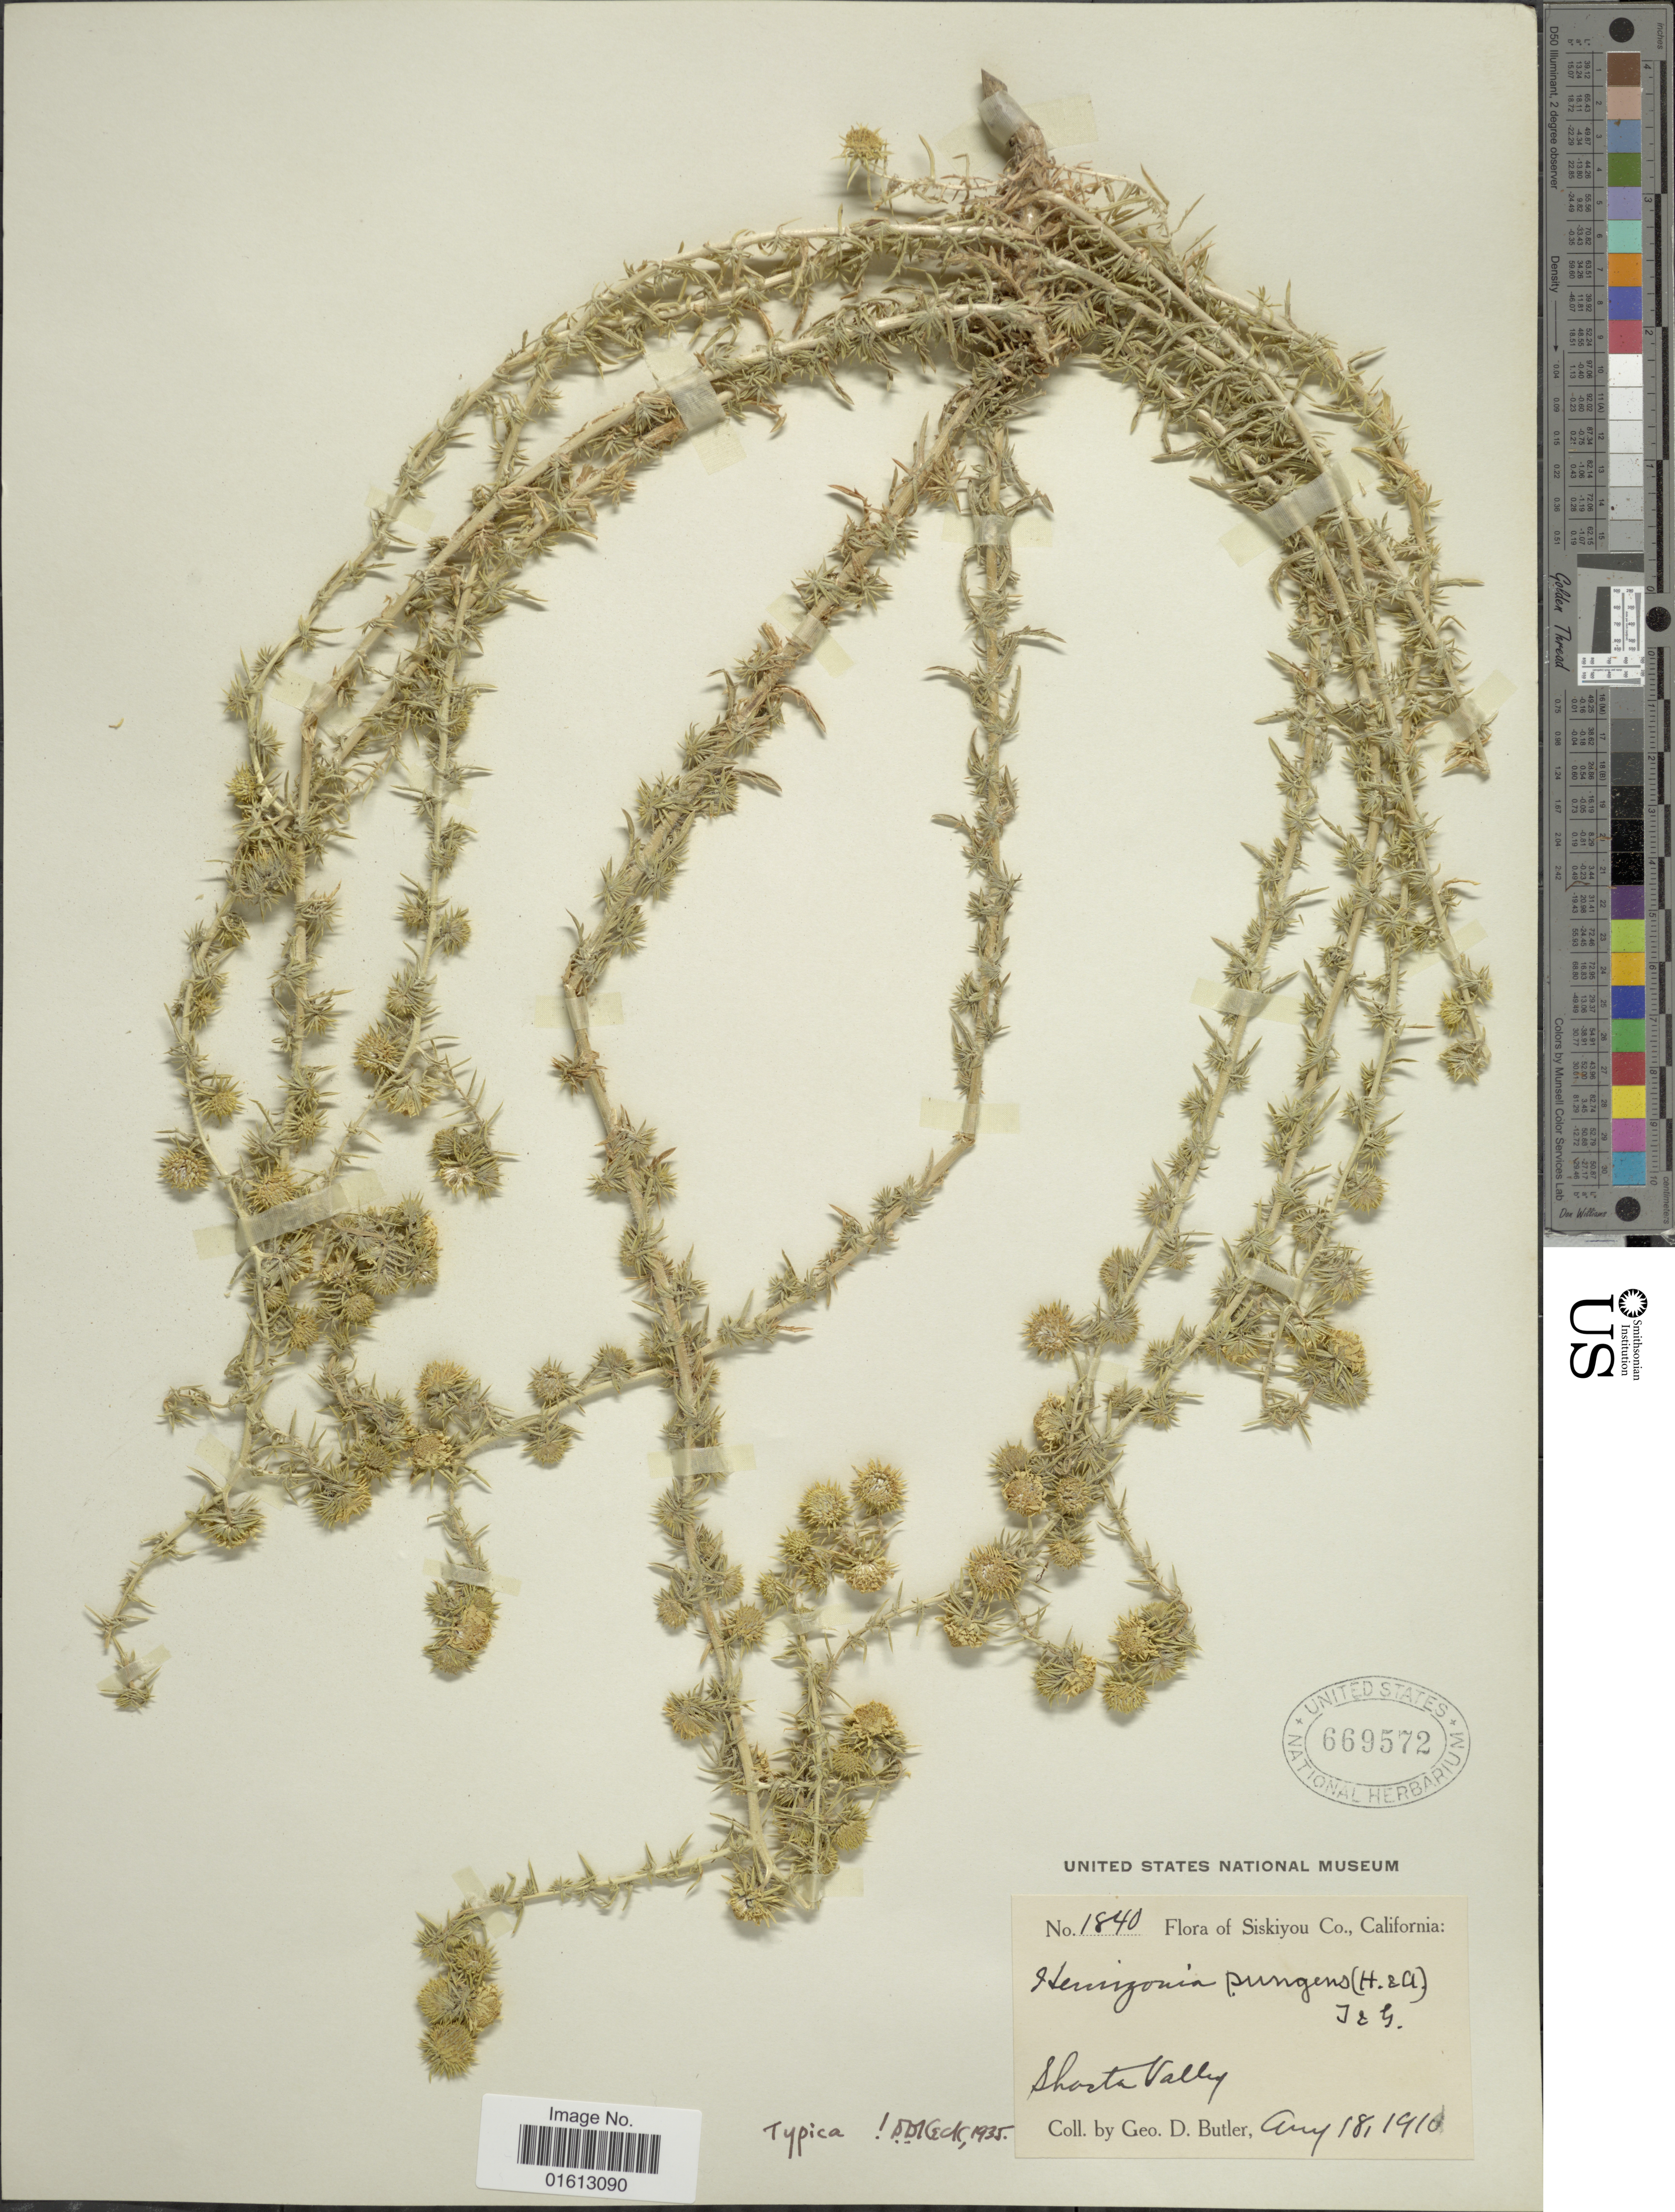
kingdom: Plantae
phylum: Tracheophyta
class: Magnoliopsida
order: Asterales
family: Asteraceae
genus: Centromadia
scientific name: Centromadia pungens subsp. pungens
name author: Hook. & Arn.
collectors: G. D. Butler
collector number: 1840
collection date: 1916-08-18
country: United States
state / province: California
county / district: Siskiyou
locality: Siskiyou Co., California. Shorta Valley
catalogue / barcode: US 669572